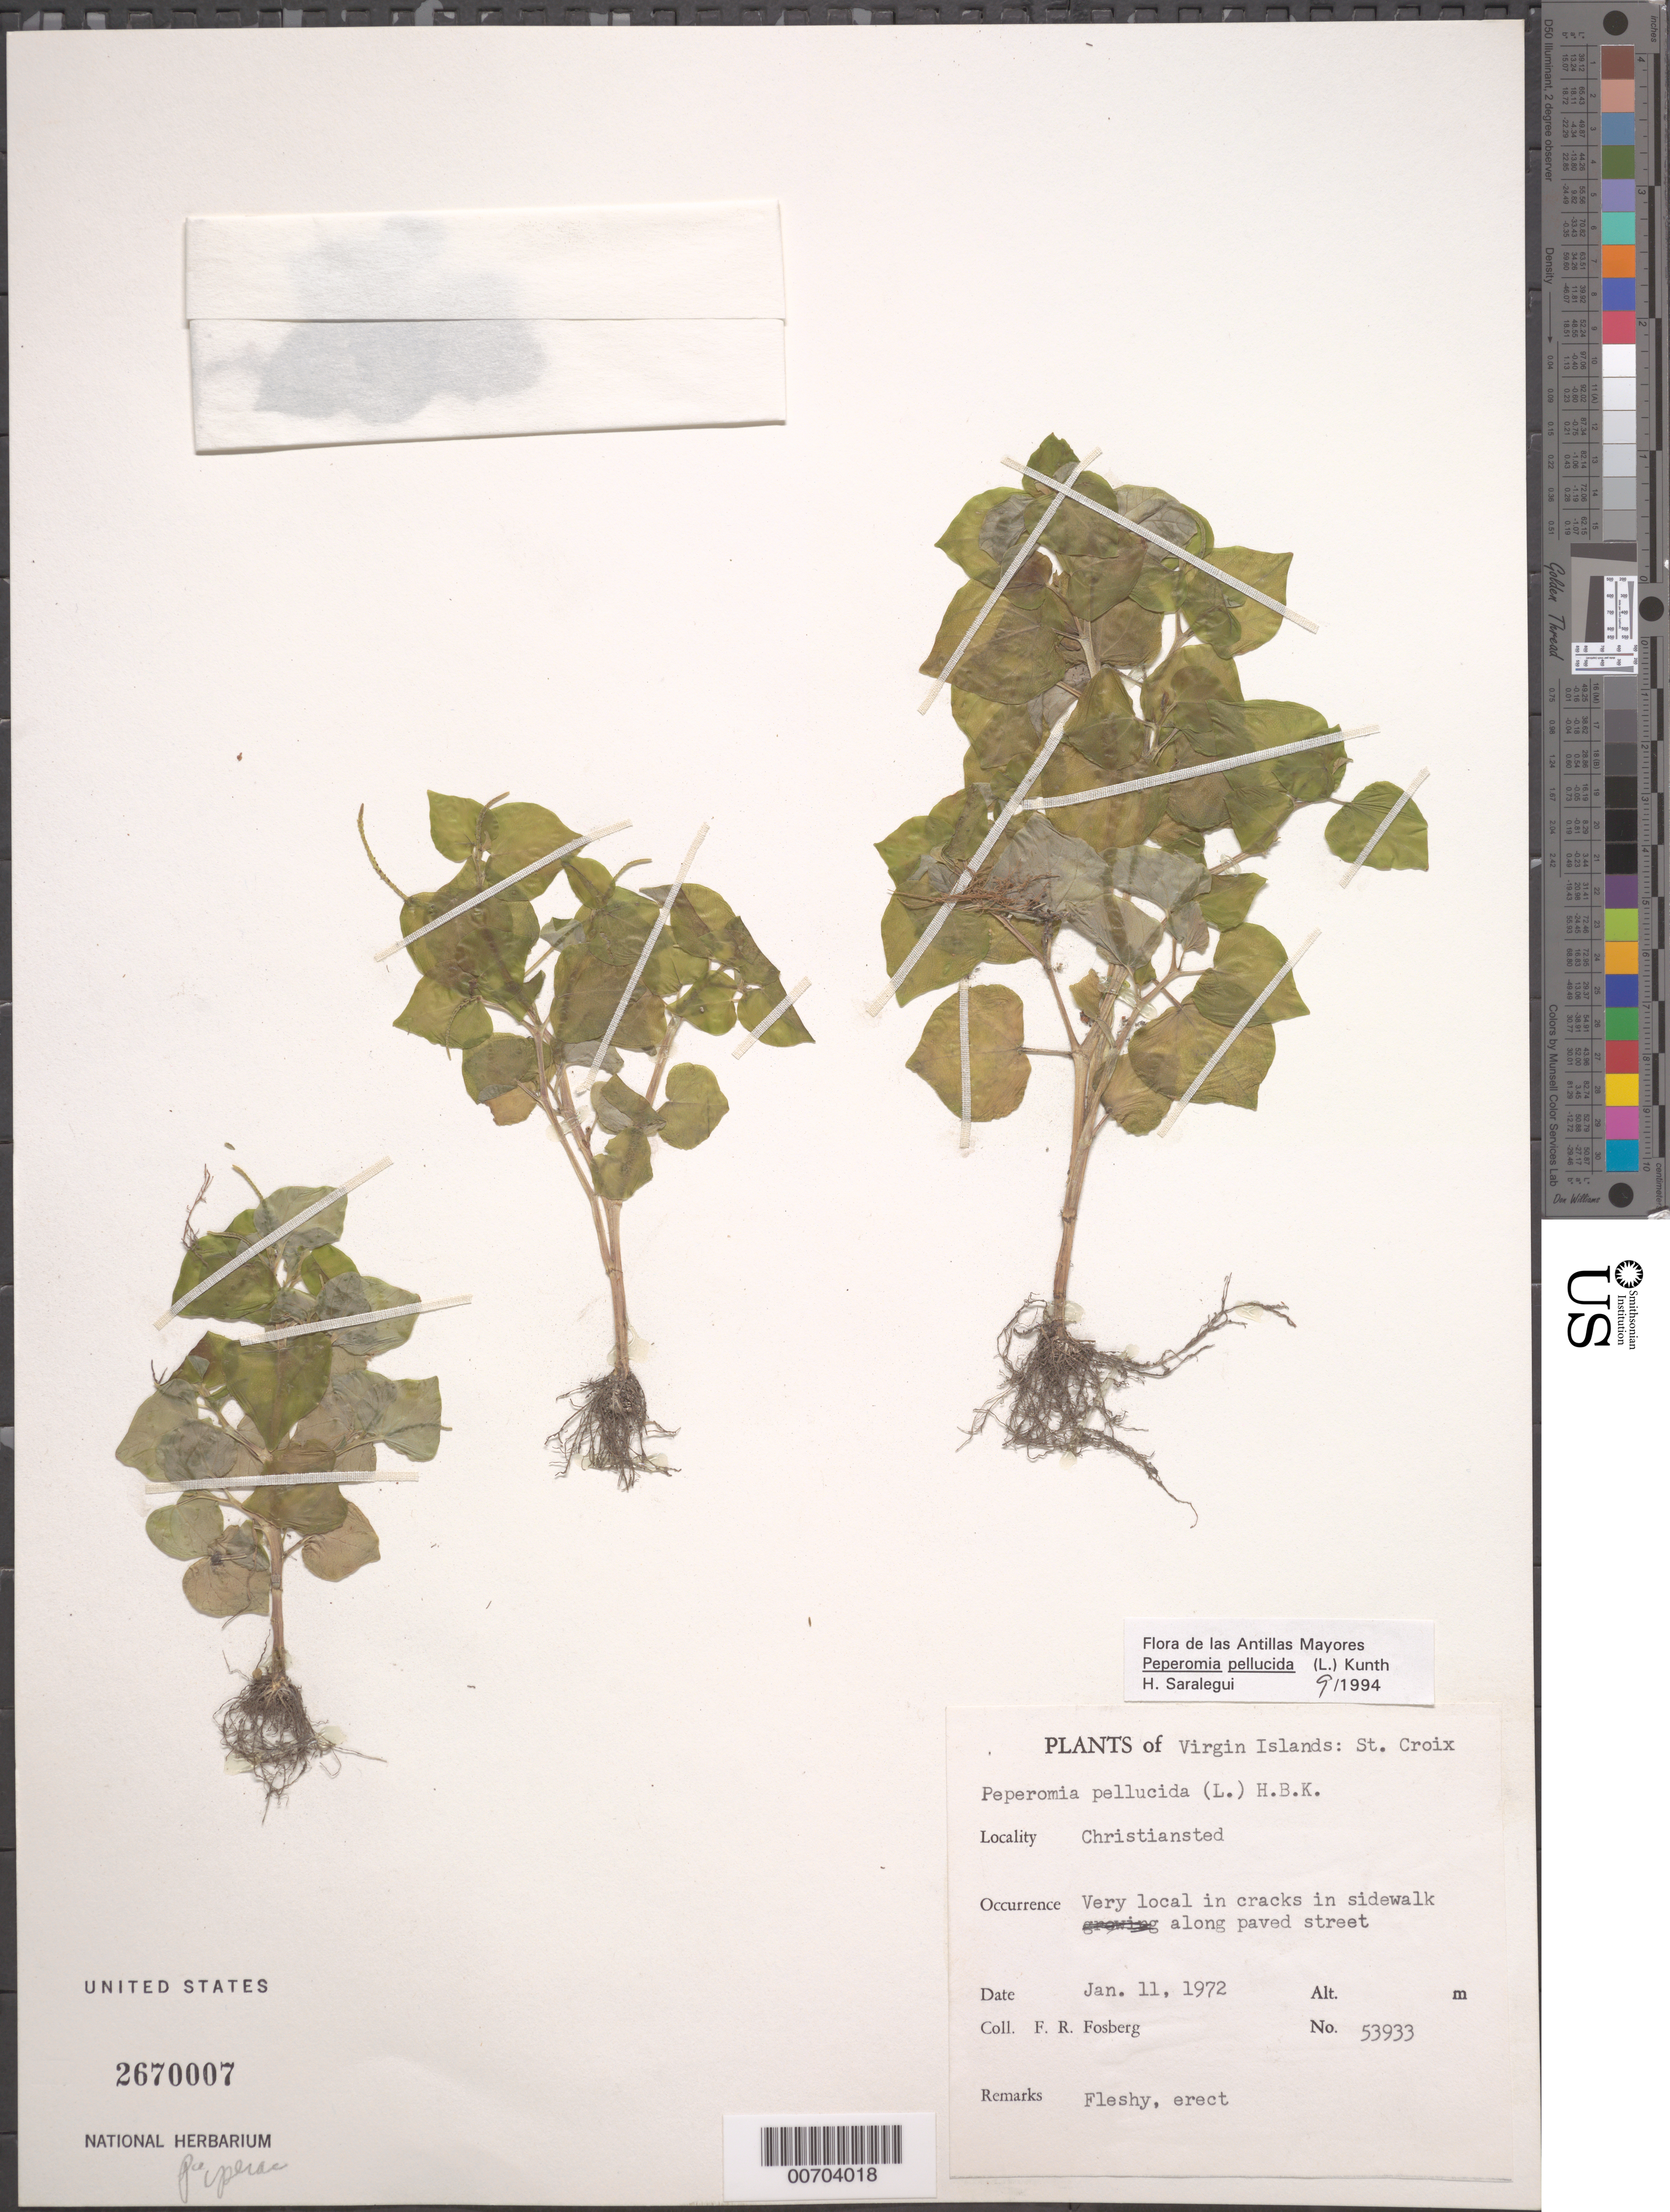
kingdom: Plantae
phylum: Tracheophyta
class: Magnoliopsida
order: Piperales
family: Piperaceae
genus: Peperomia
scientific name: Peperomia pellucida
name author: (L.) Kunth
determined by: Saralegui Boza, H.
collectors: F. R. Fosberg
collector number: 53933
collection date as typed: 11 Jan 1972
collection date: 1972-01-11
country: U.S. Virgin Islands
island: St. Croix Island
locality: Christiansted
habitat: In cracks in sidewalk along paved street.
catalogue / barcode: US 2670007